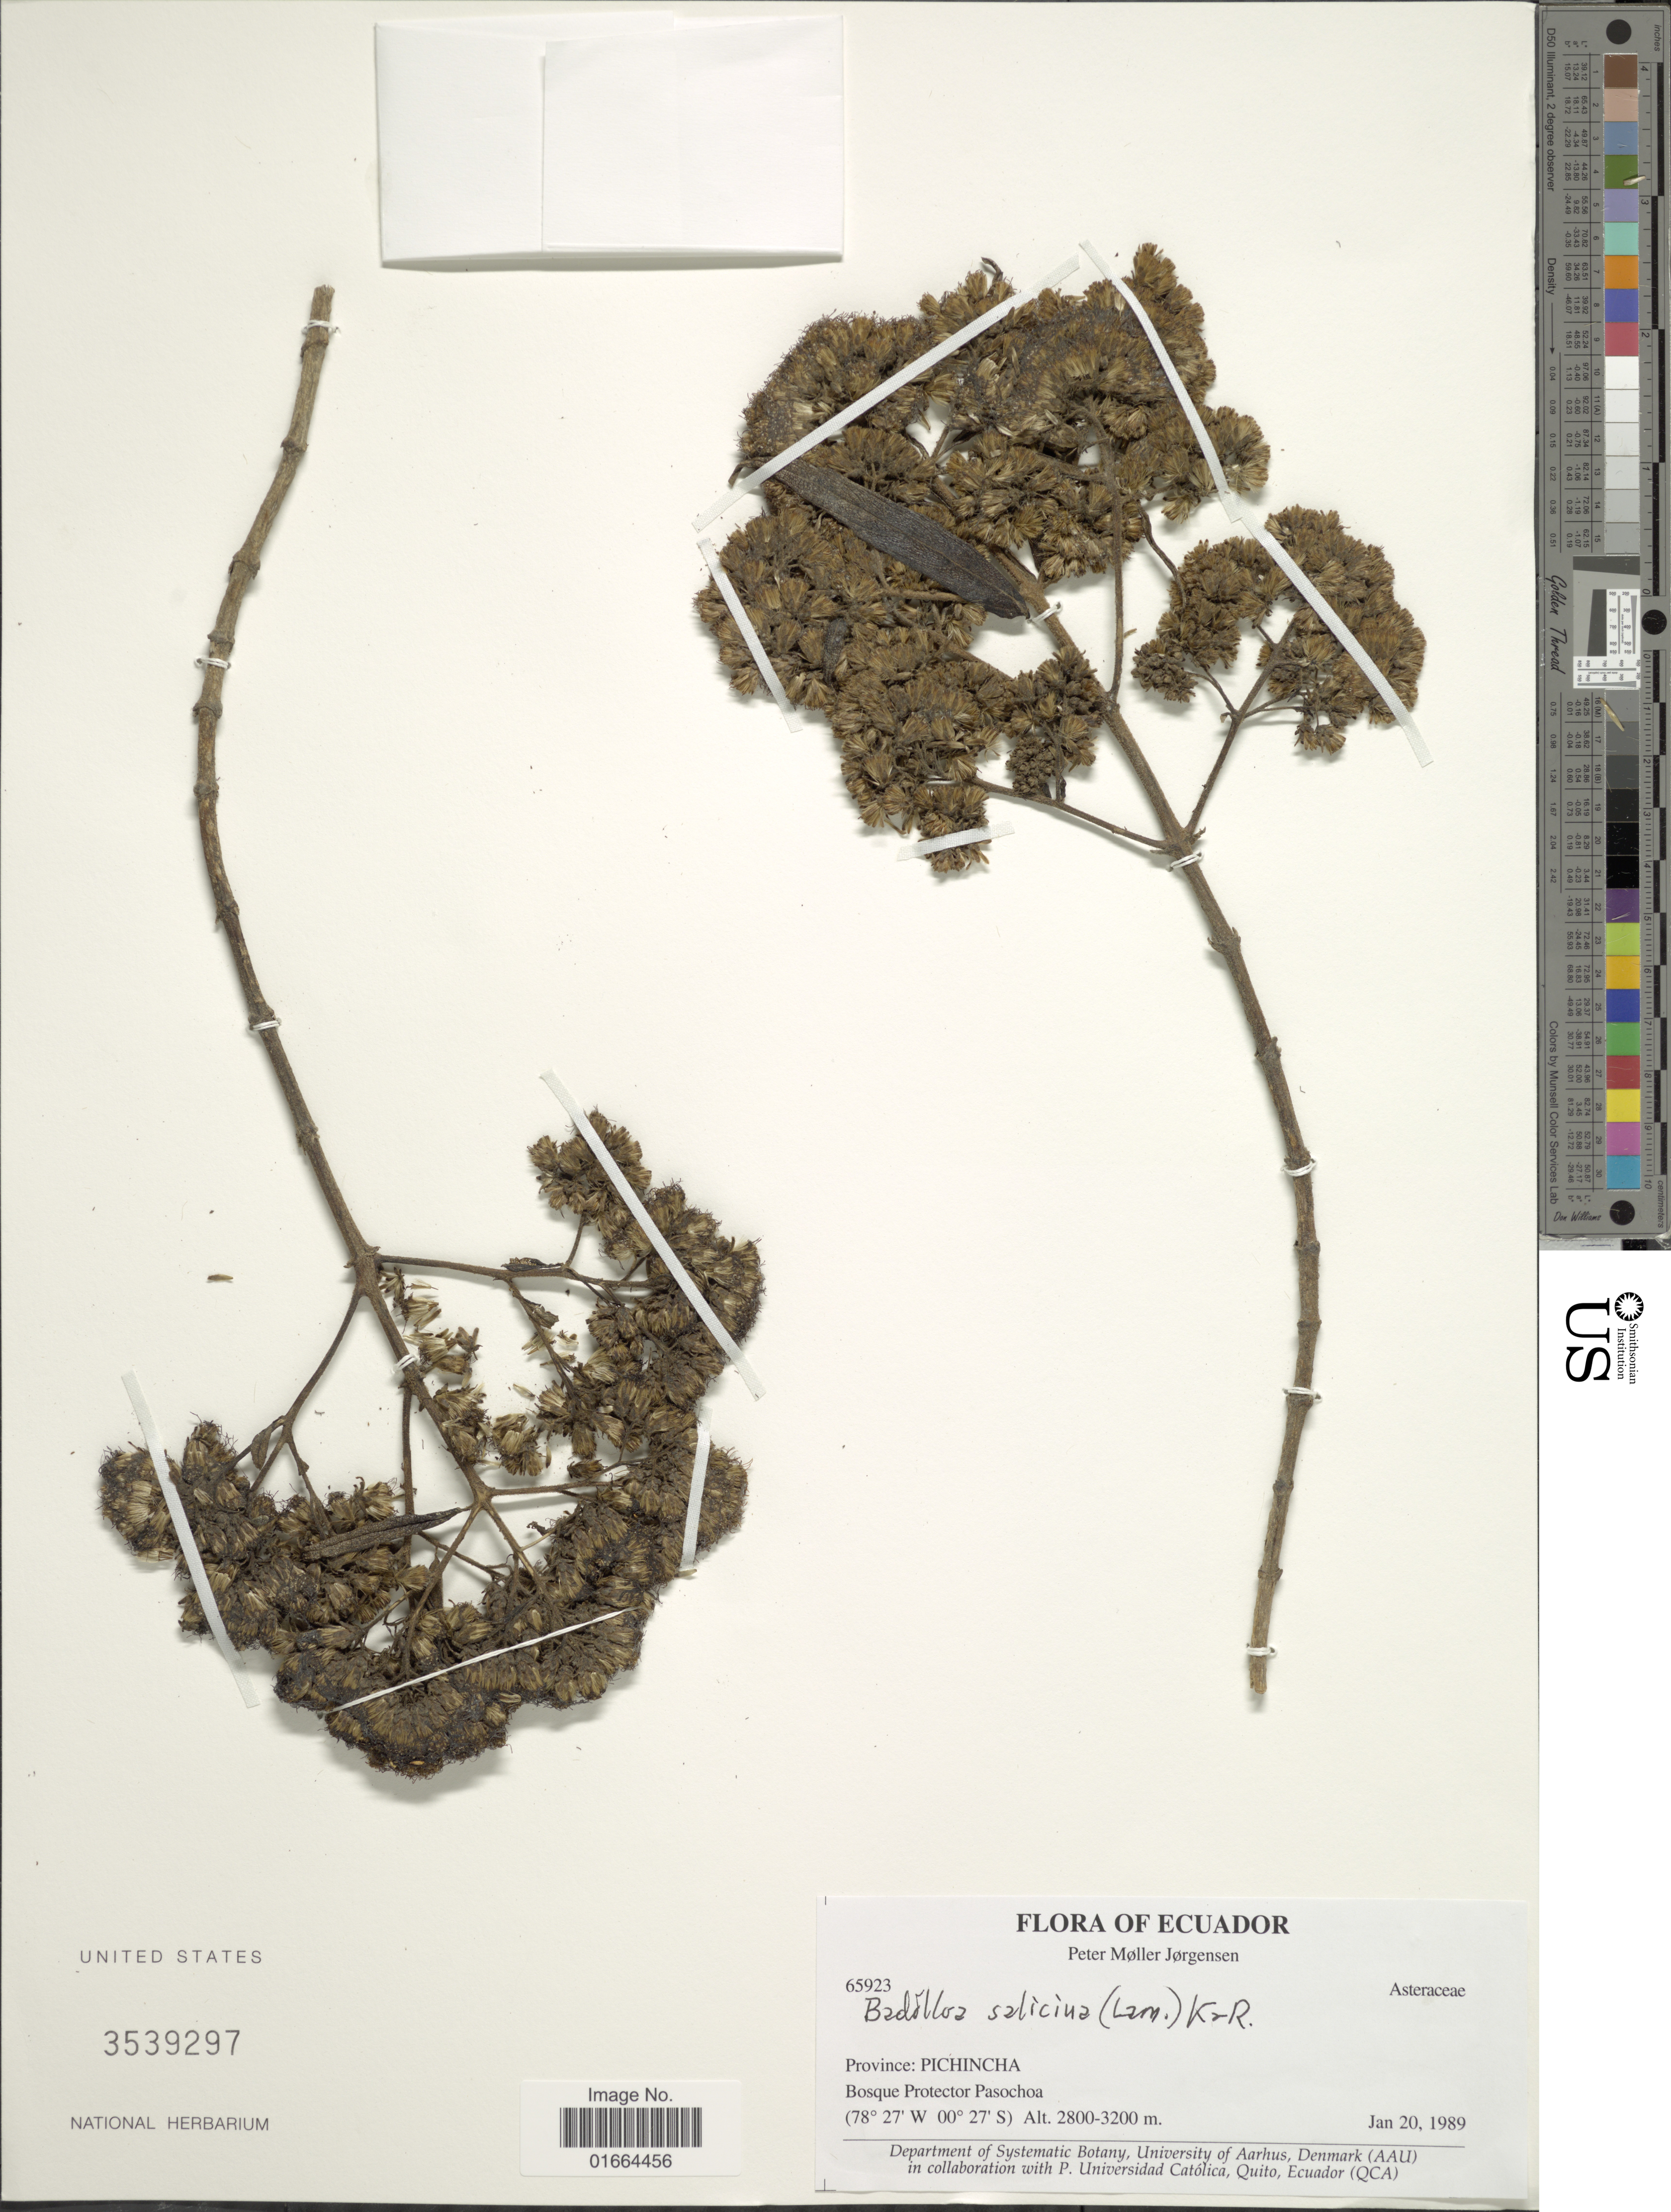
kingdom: Plantae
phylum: Tracheophyta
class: Magnoliopsida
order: Asterales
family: Asteraceae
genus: Badilloa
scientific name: Badilloa salicina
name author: (Lam.) R.M. King & H. Rob.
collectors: P. M. Jørgensen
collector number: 65923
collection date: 1989-01-20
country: Ecuador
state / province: Pichincha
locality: Province: Pichincha, Bosque Protector Pasochoa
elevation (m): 2800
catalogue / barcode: US 3539297